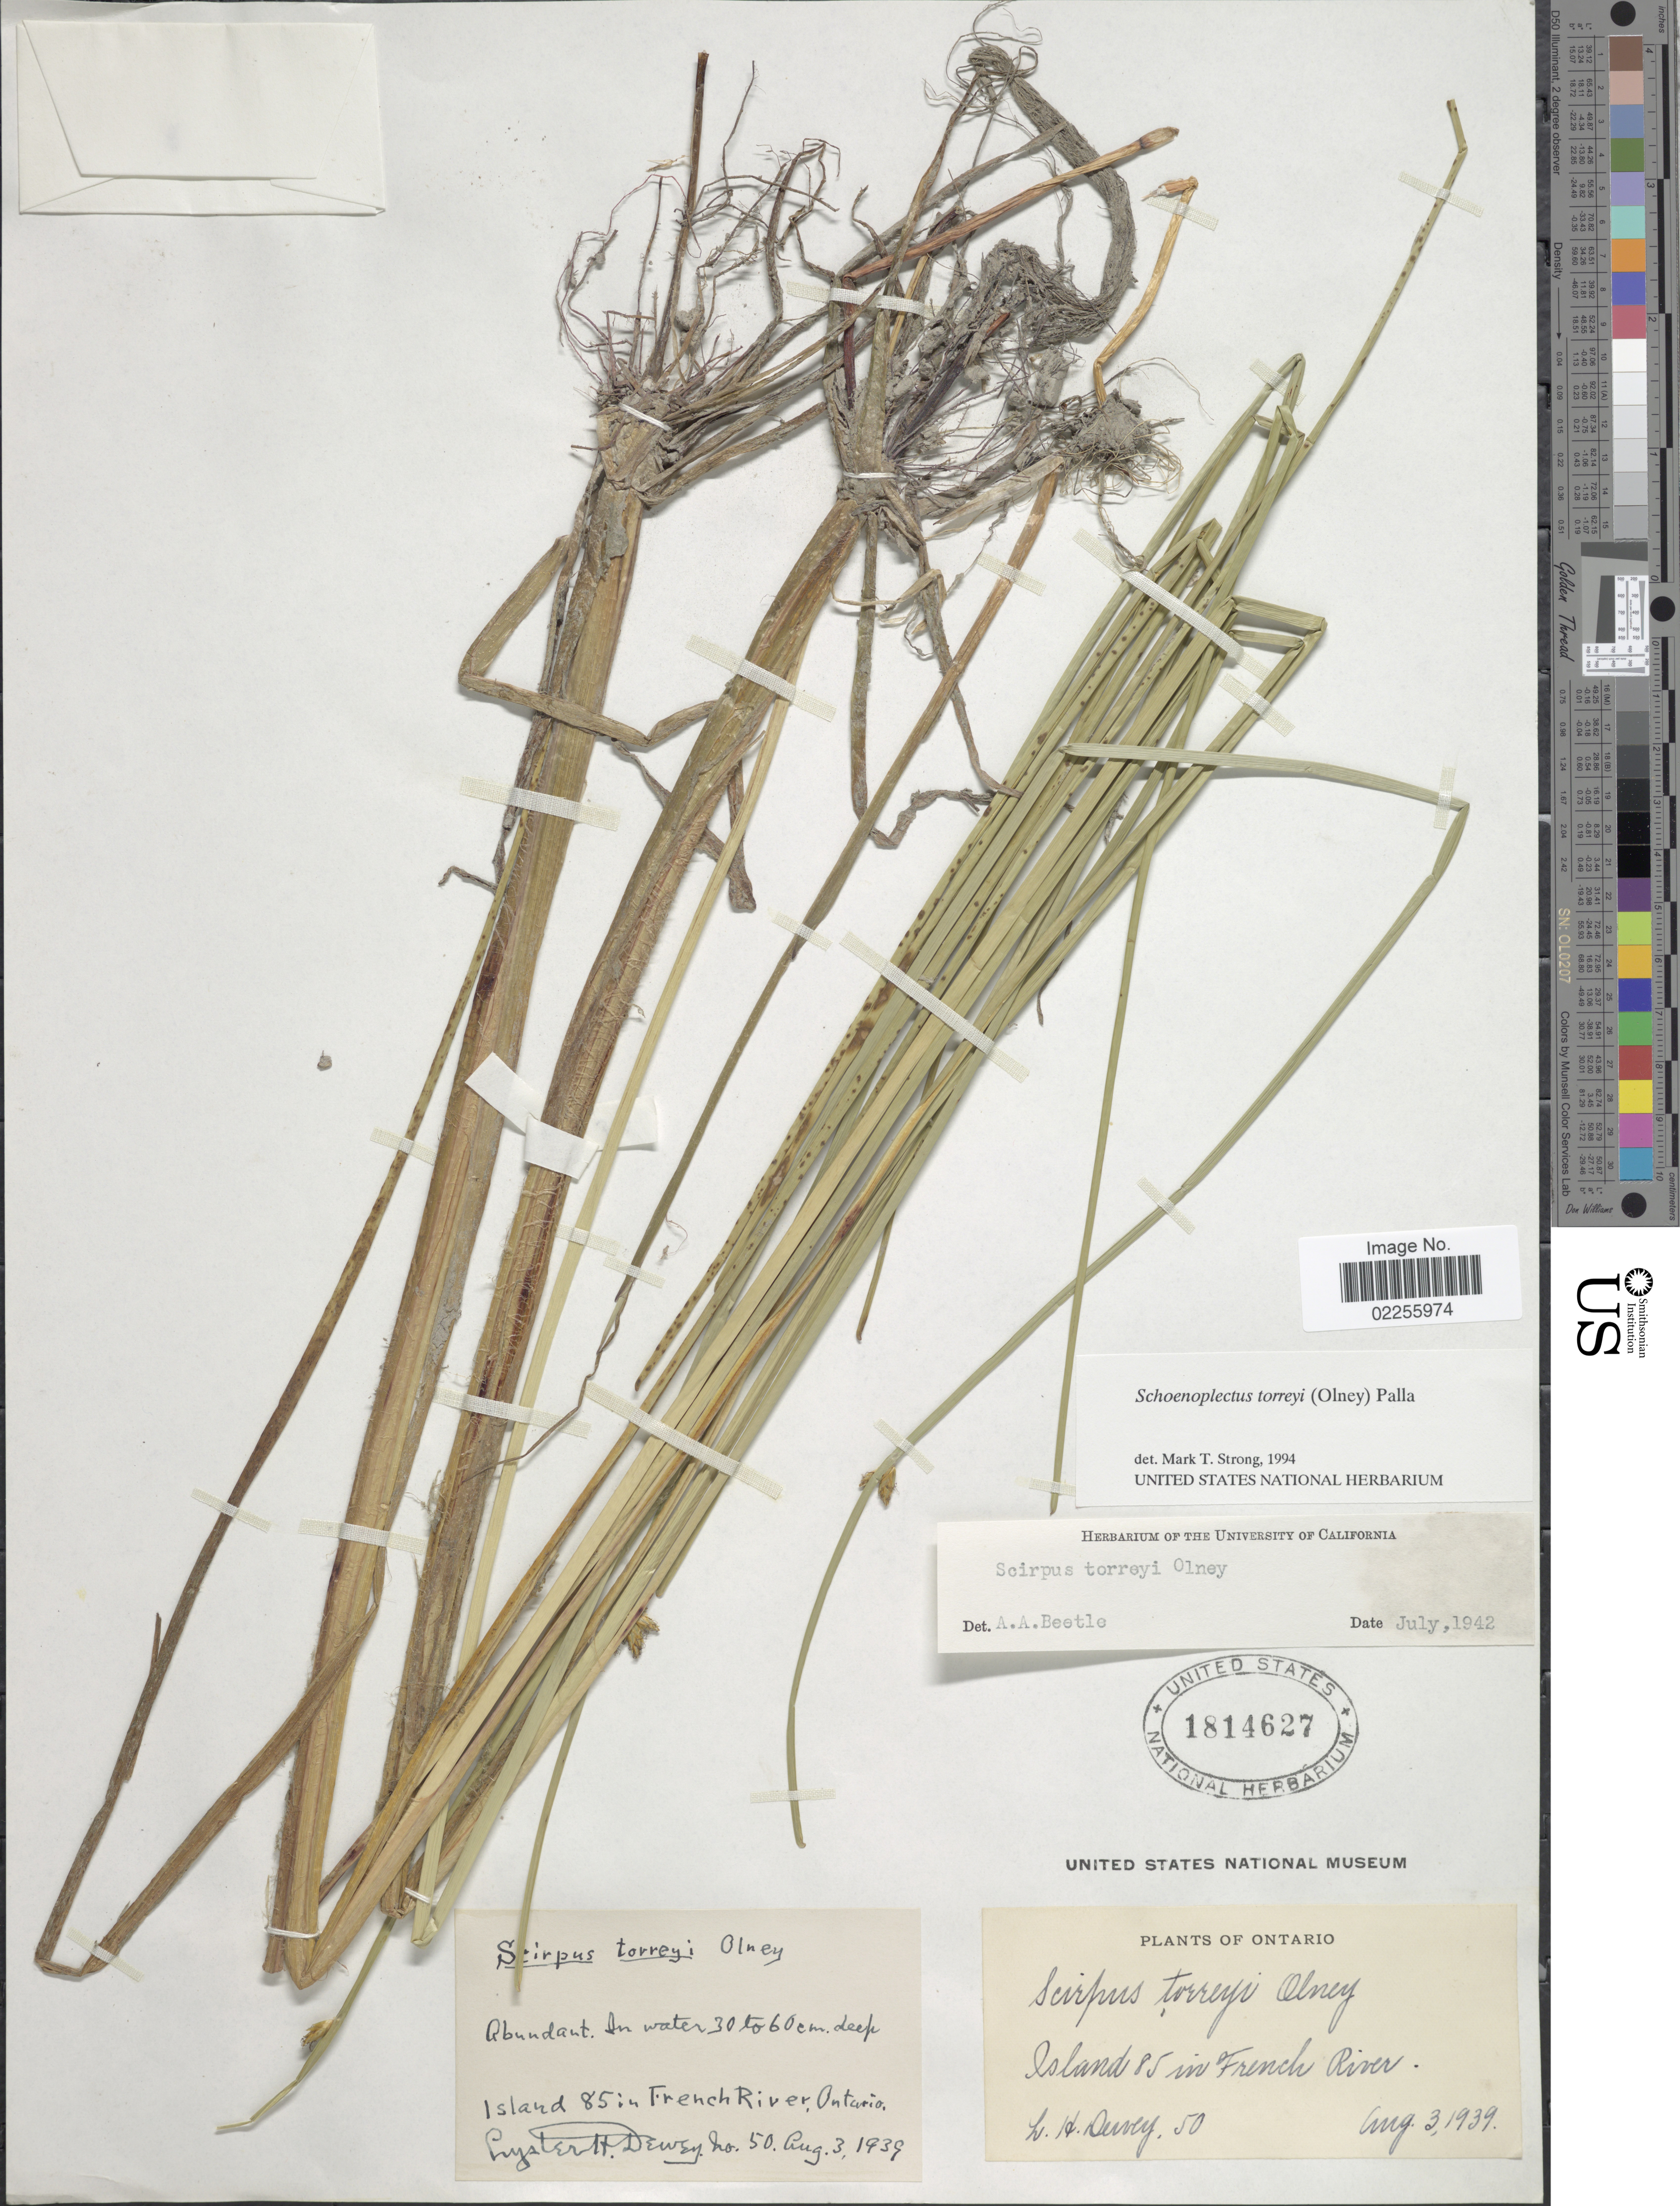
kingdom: Plantae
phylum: Tracheophyta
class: Liliopsida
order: Poales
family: Cyperaceae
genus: Schoenoplectus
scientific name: Schoenoplectus torreyi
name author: (Olney) Palla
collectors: L. H. Dewey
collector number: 50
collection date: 1939-08-03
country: Canada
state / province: Ontario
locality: Island 85 in French River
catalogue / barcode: US 1814627